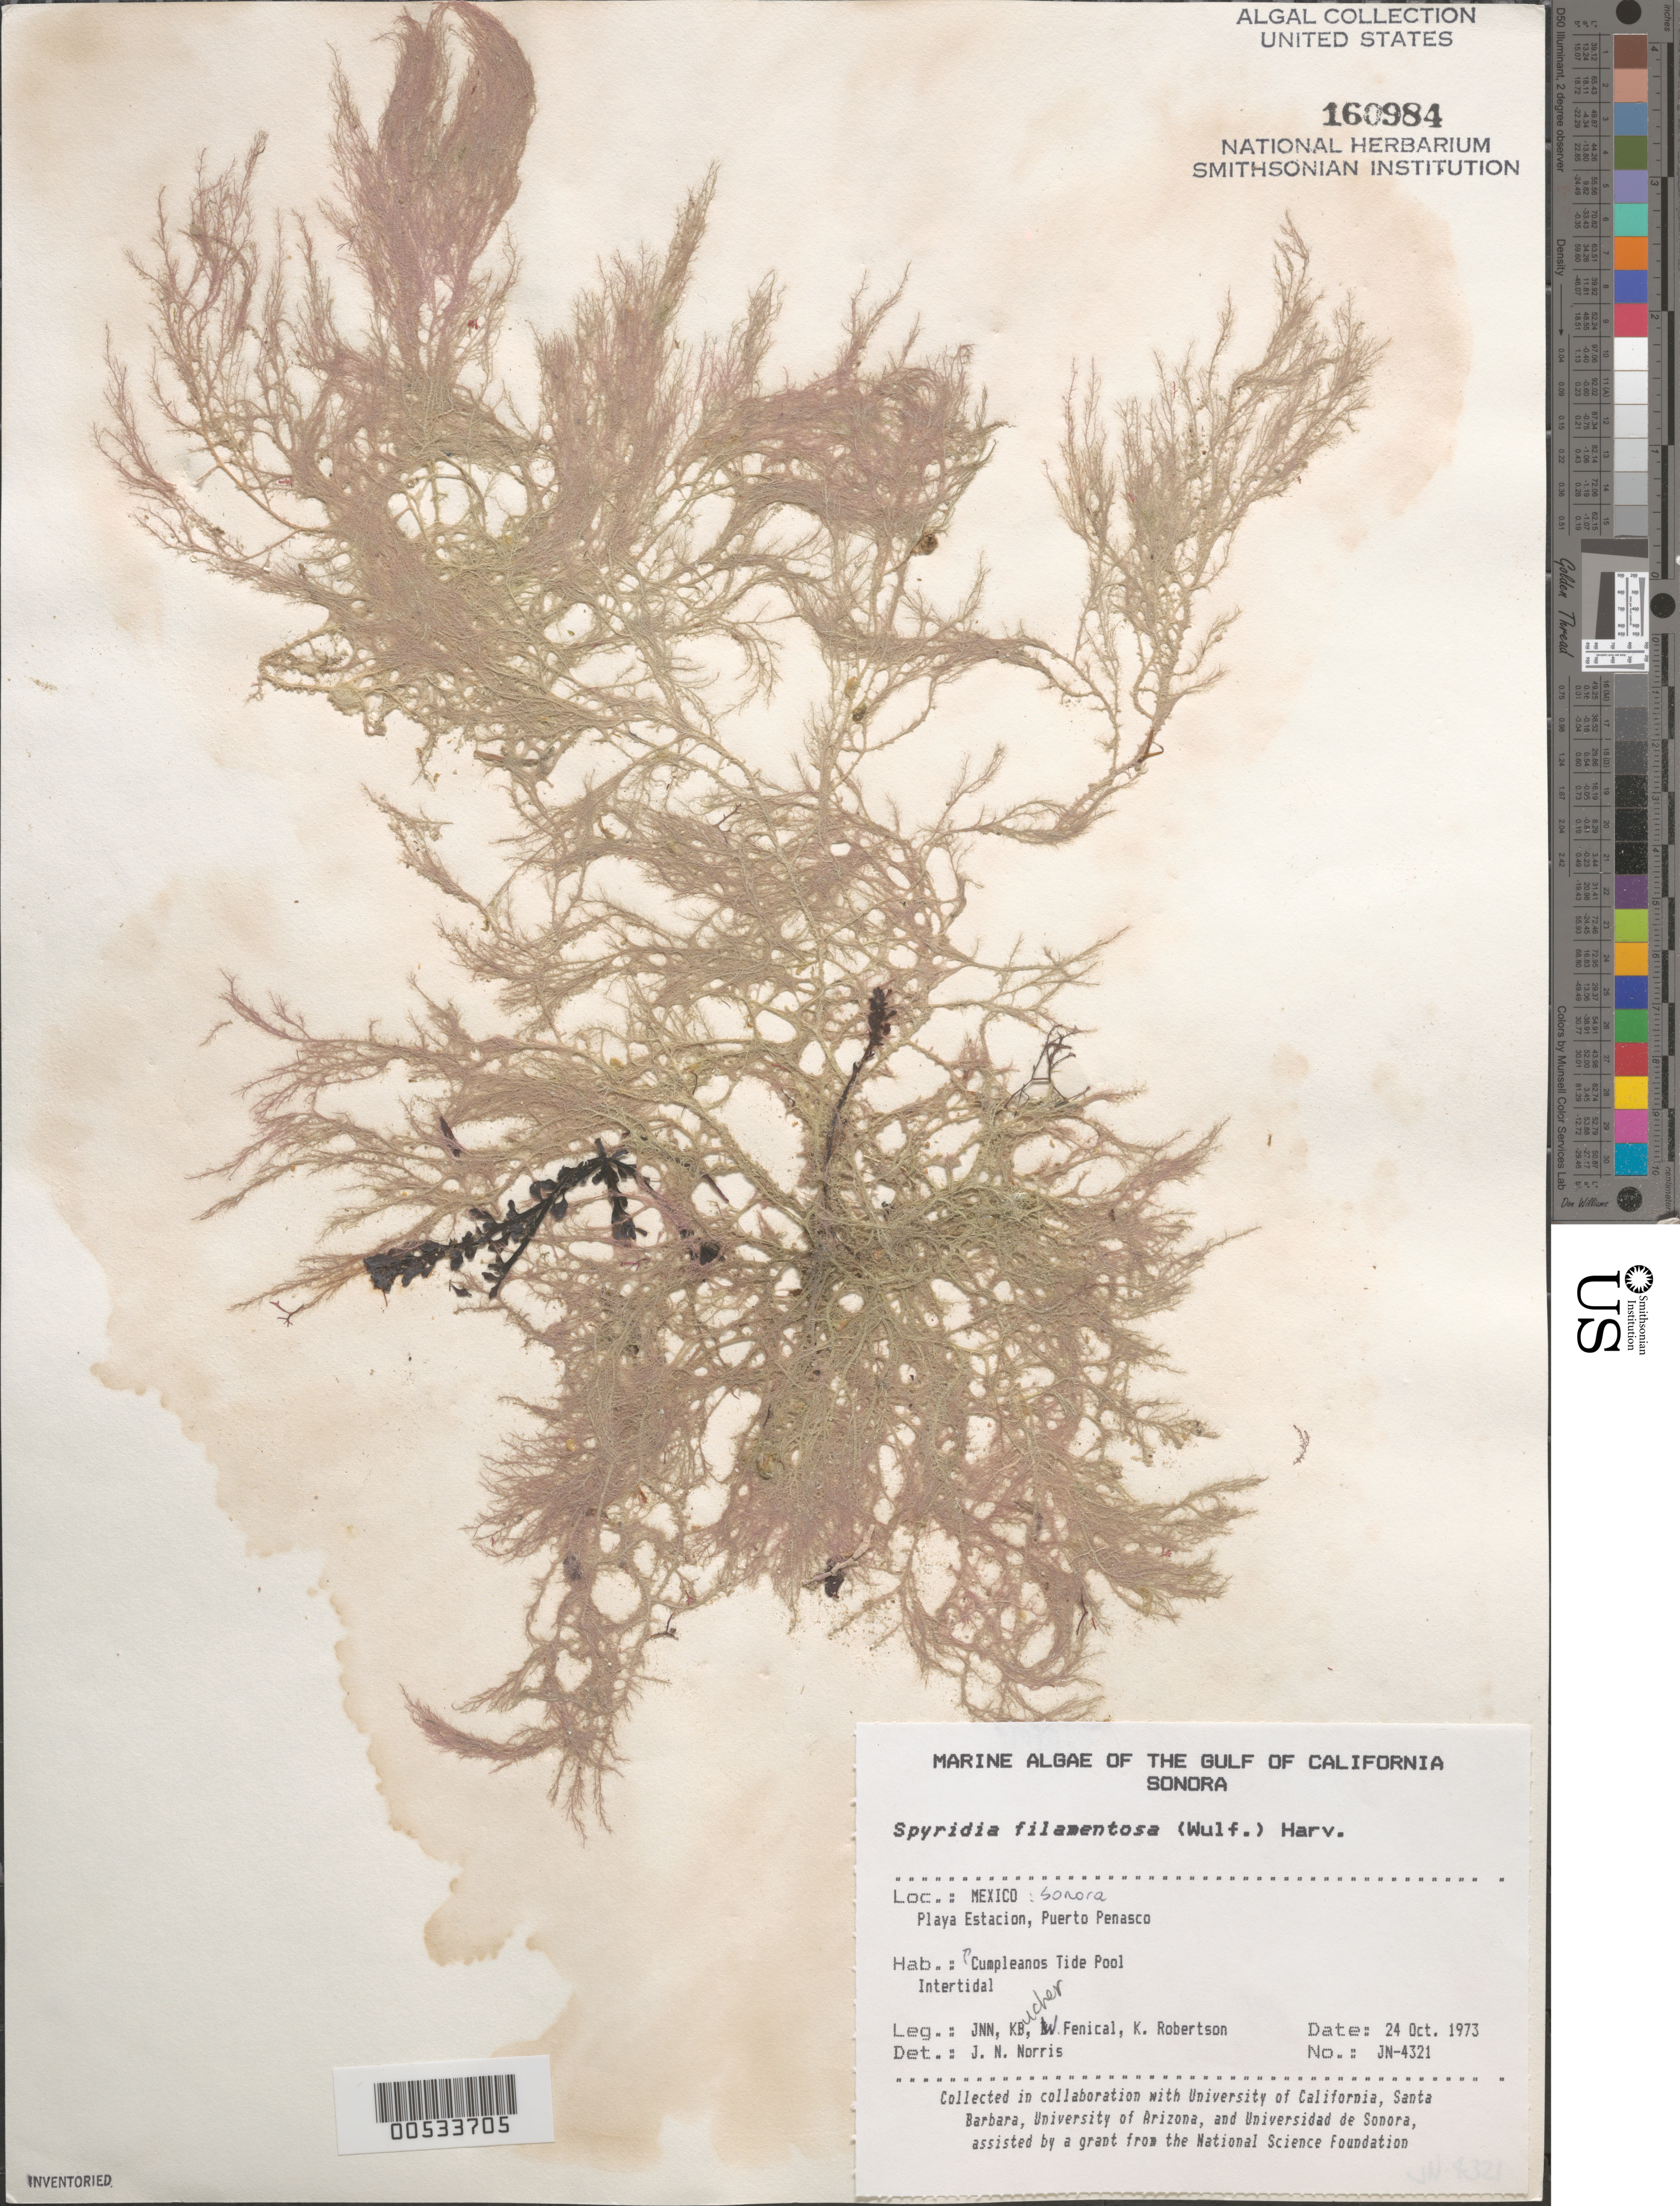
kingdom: Plantae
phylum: Rhodophyta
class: Florideophyceae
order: Ceramiales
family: Spyridiaceae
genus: Spyridia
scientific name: Spyridia filamentosa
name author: (Wulfen) Harv.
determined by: Norris, James N.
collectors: J. N. Norris, K. E. Bucher, W. Fenical & K. Robertson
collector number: JN-4321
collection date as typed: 24 Oct 1973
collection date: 1973-10-24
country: Mexico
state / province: Sonora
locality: Playa Estacion, Puerto Penasco, Cumpleanos Tide Pool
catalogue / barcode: US 160984